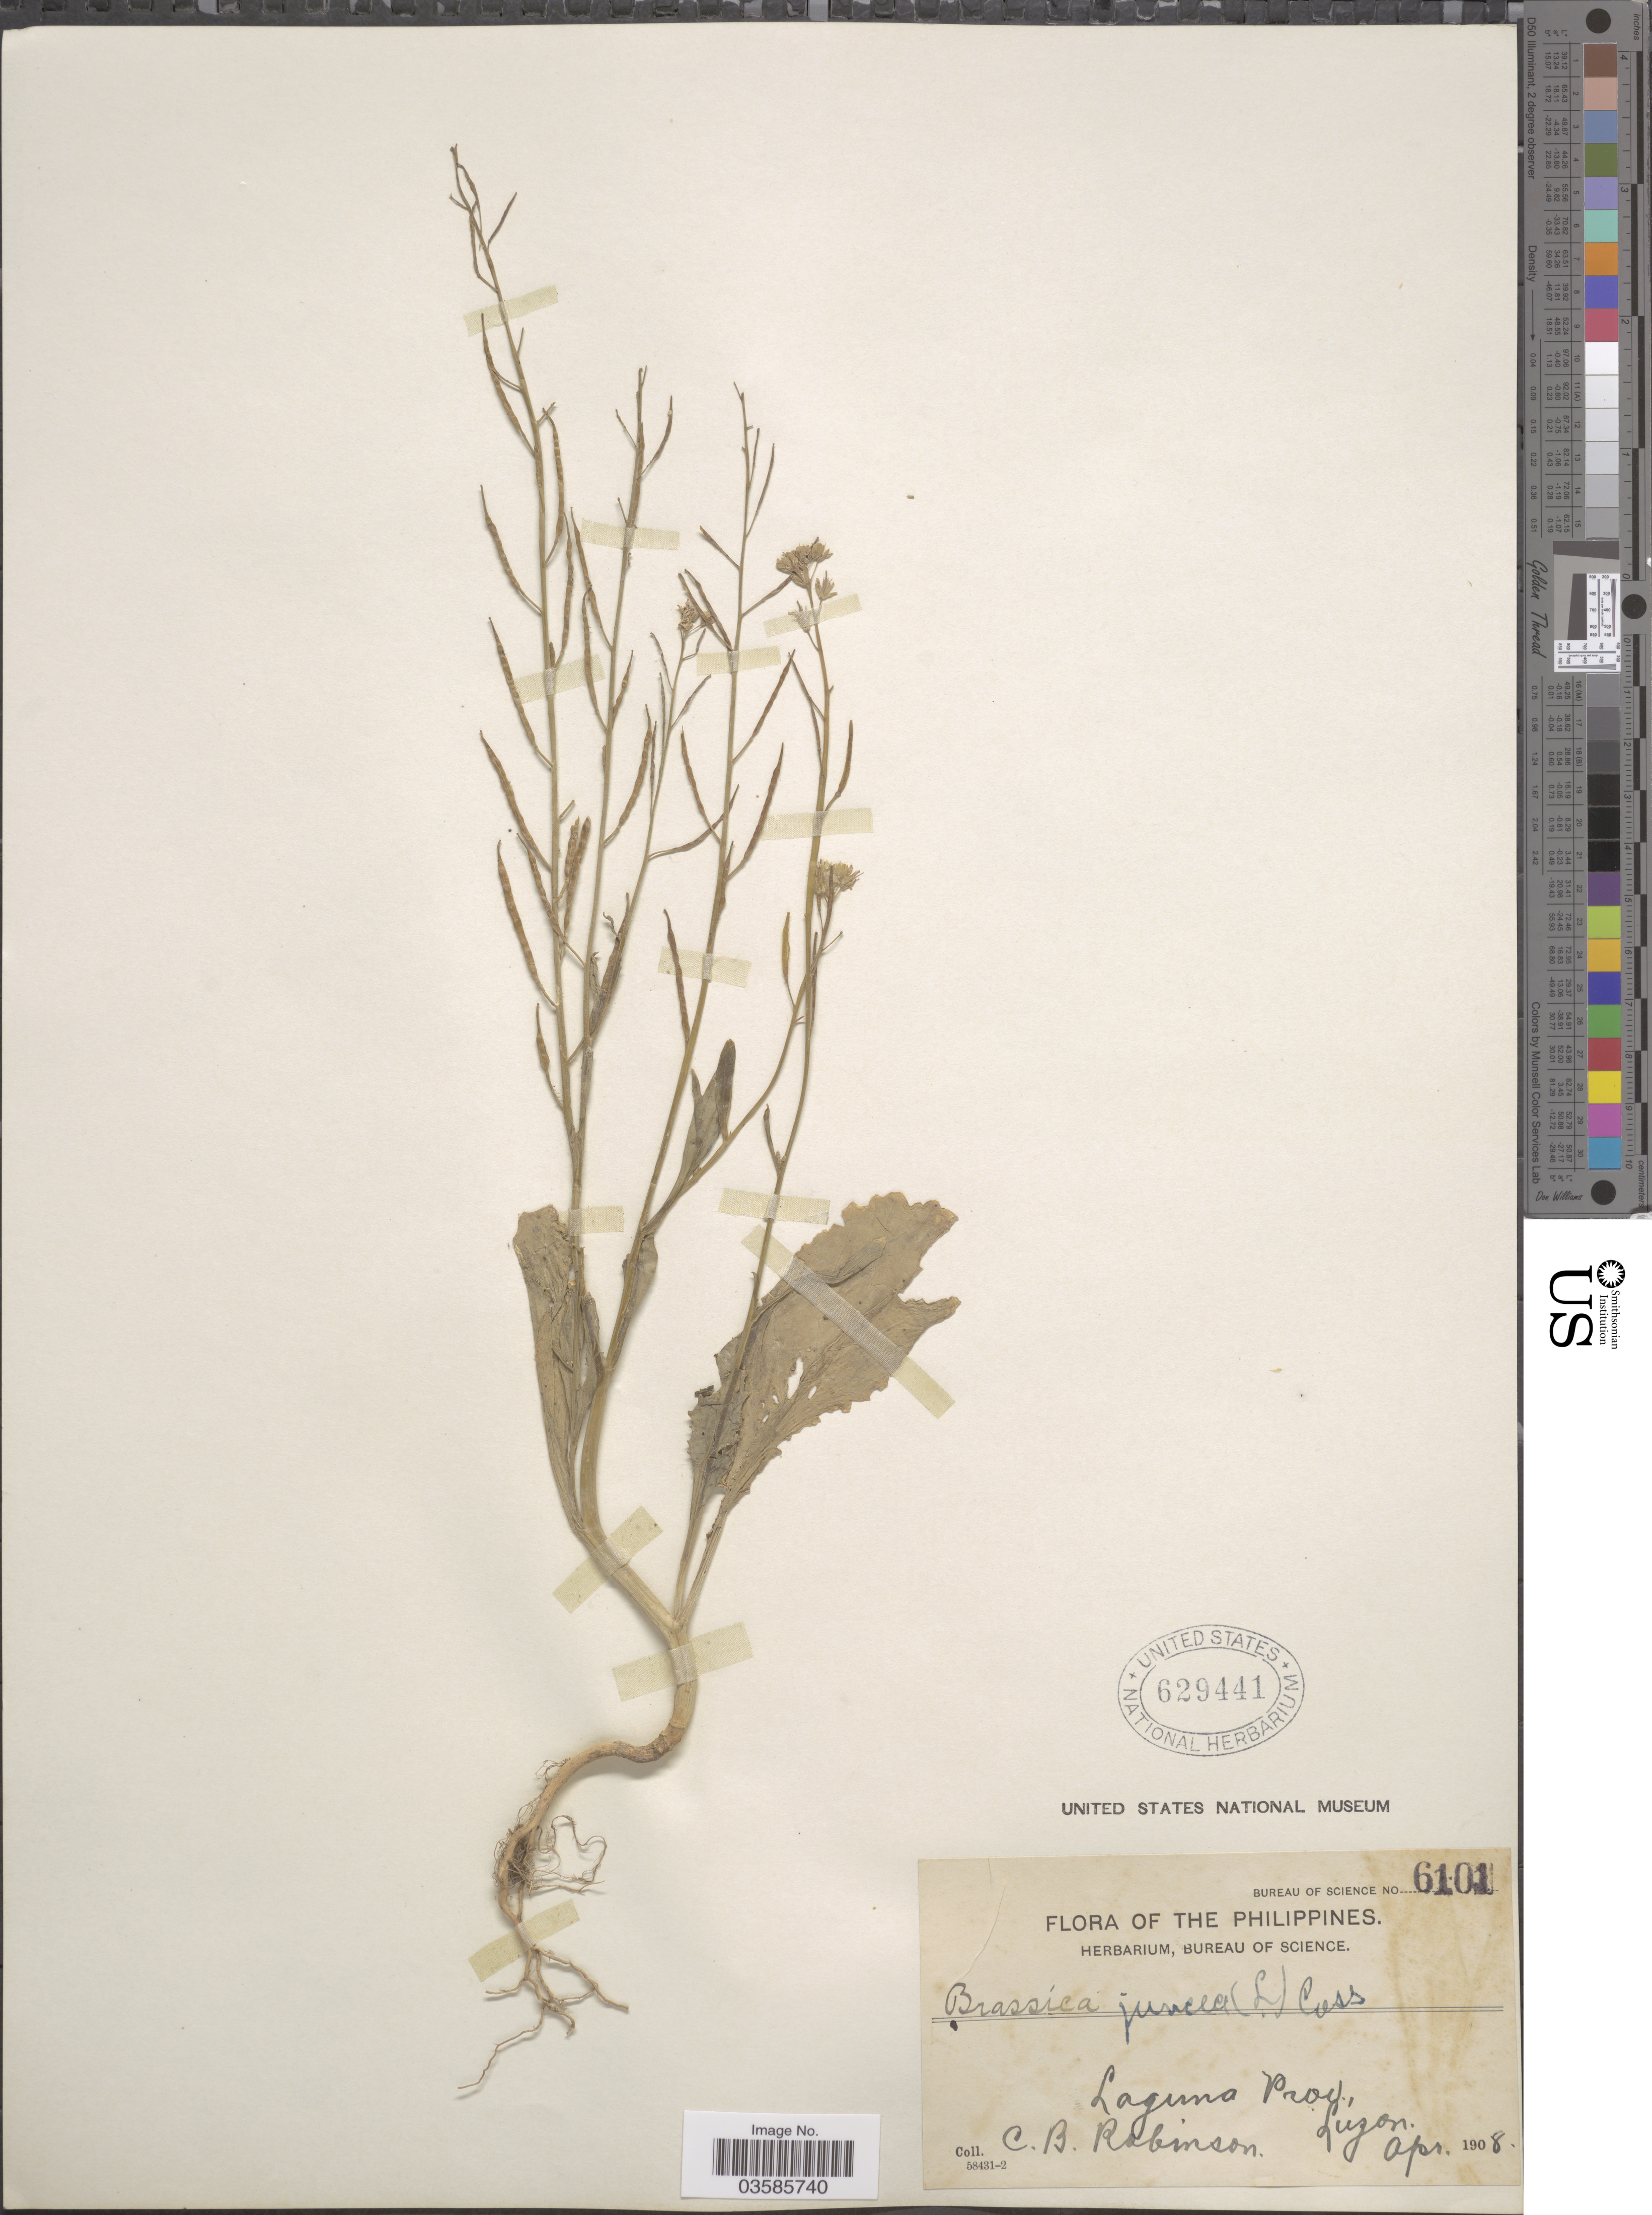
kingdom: Plantae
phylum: Tracheophyta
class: Magnoliopsida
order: Brassicales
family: Brassicaceae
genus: Brassica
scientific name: Brassica integrifolia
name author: (H. West) O.E. Schulz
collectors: C. Robinson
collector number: Bureau of Science 6101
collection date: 1908-04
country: Philippines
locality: Laguna Prov., Luzon.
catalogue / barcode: US 629441